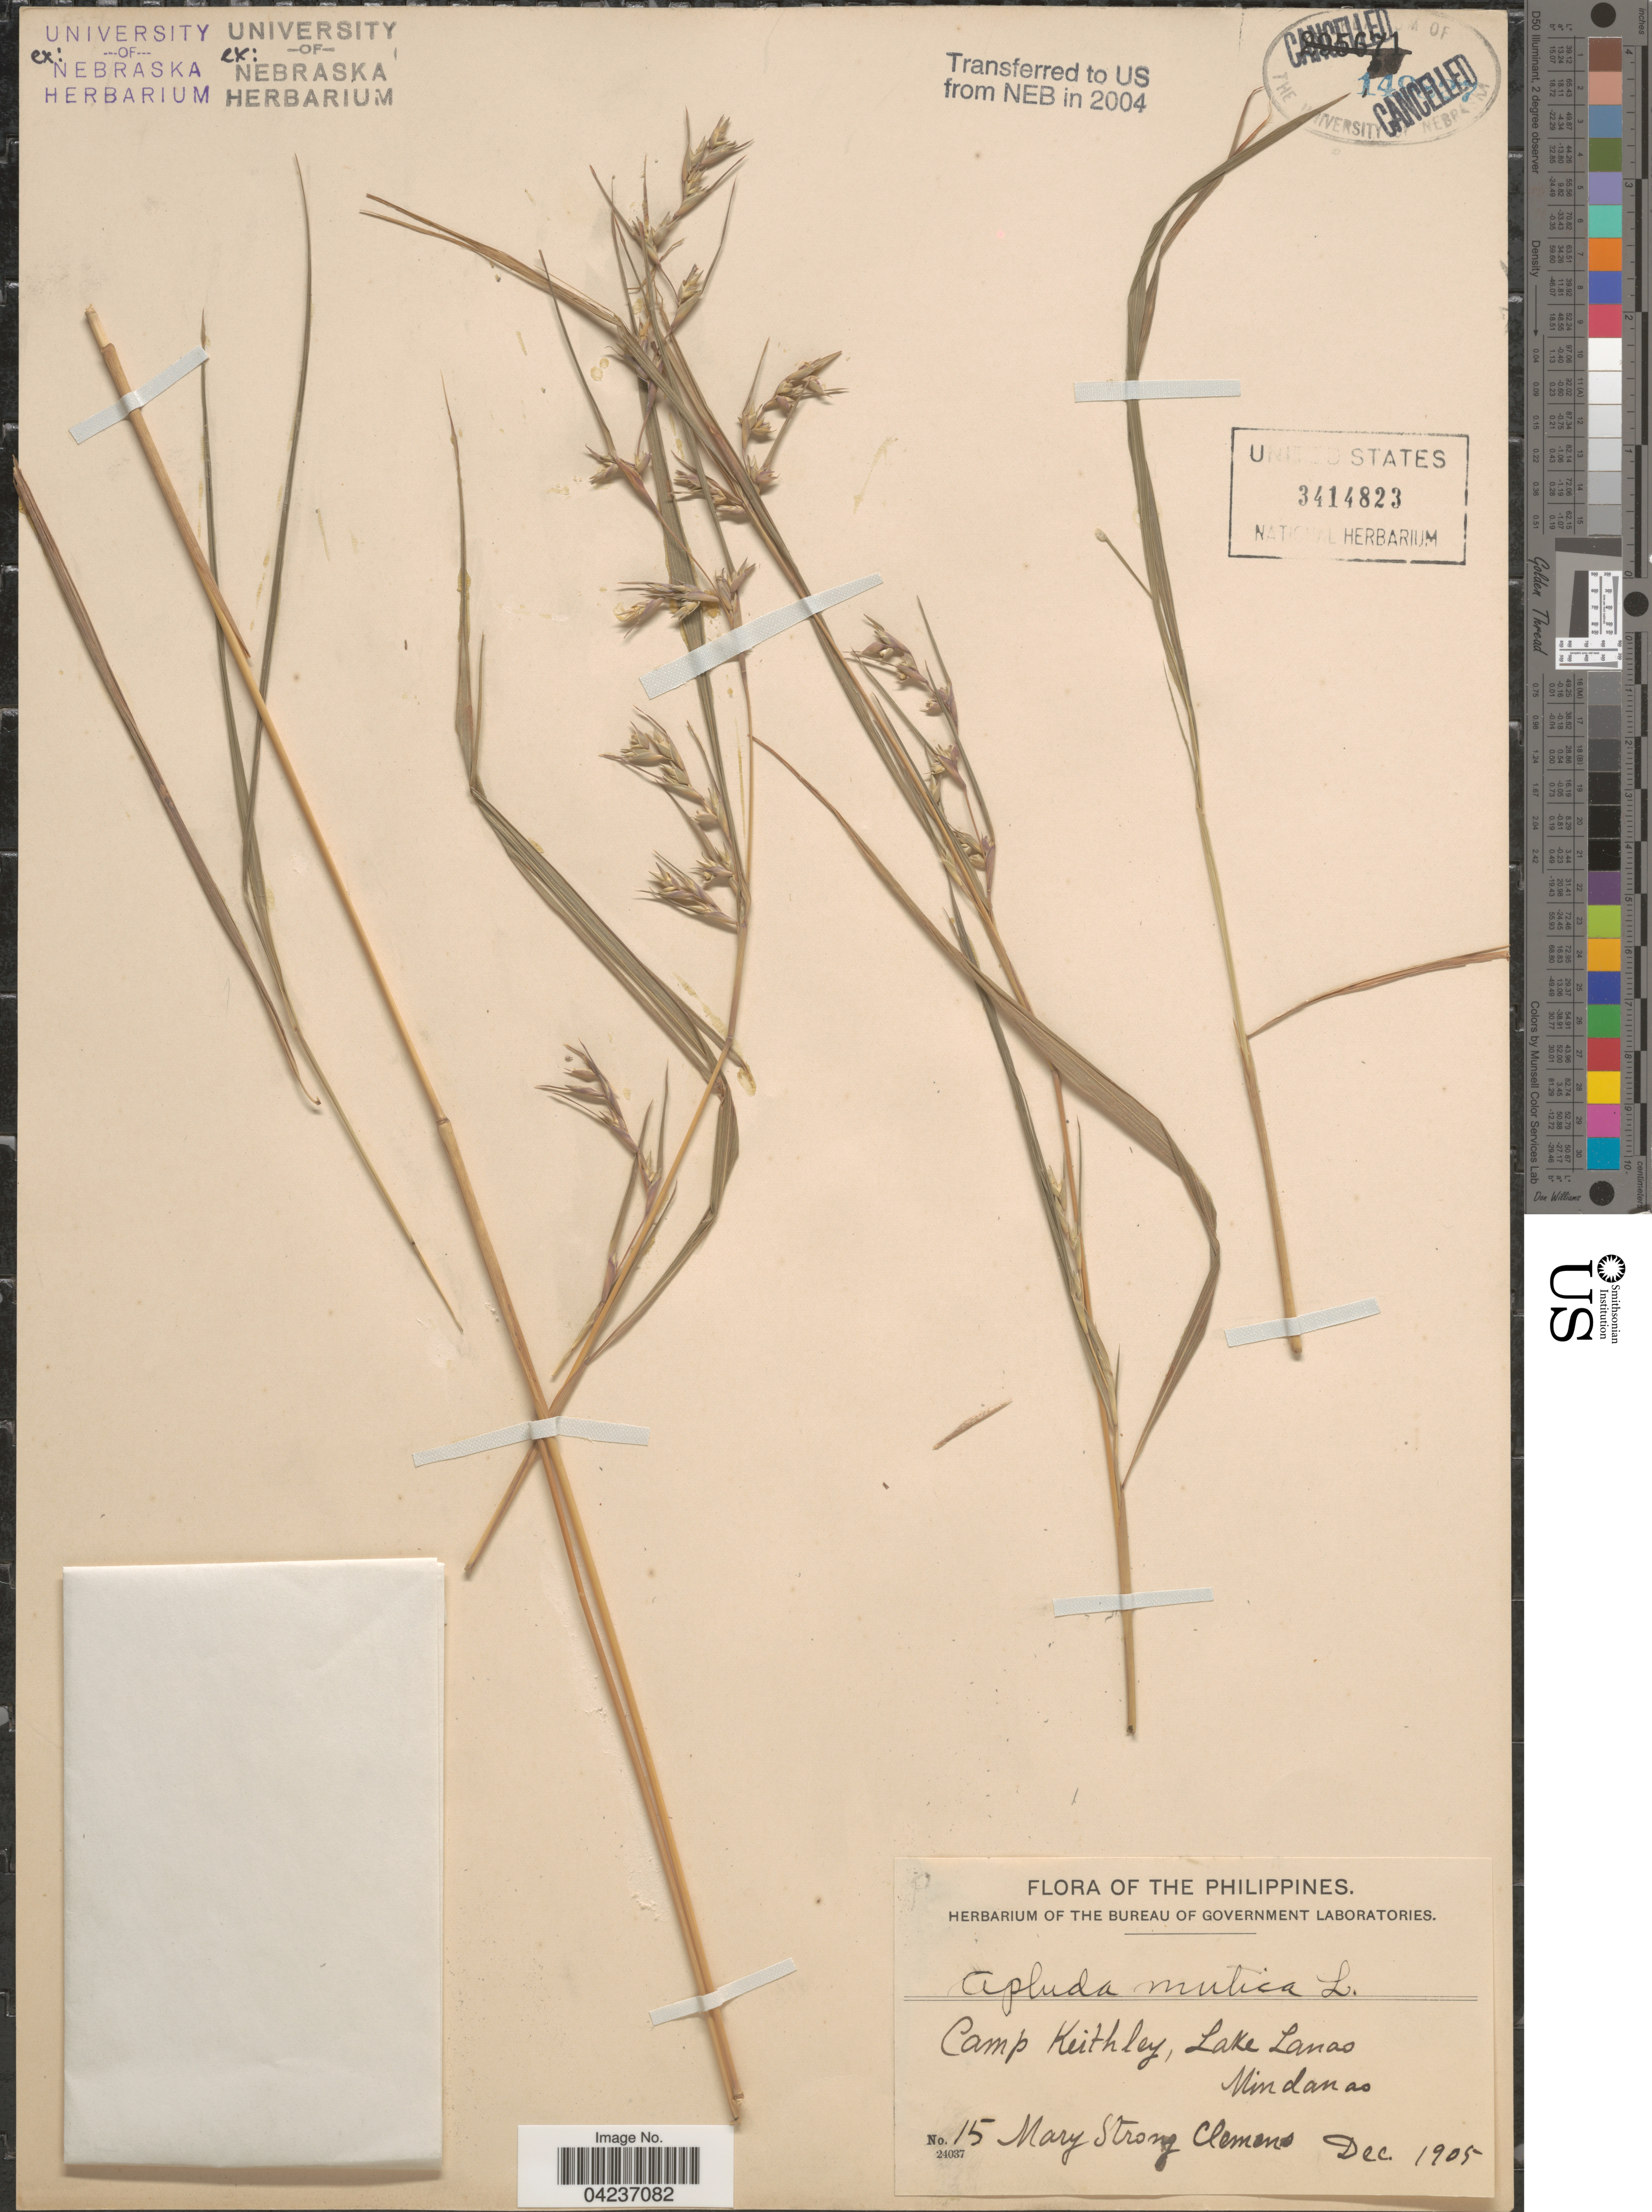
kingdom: Plantae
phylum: Tracheophyta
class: Liliopsida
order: Poales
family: Poaceae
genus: Apluda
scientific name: Apluda mutica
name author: L.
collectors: M. S. Clemens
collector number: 15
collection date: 1905-12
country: Philippines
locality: Camp Keithley, Lake Lanao. Mindanao.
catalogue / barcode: US 3414823